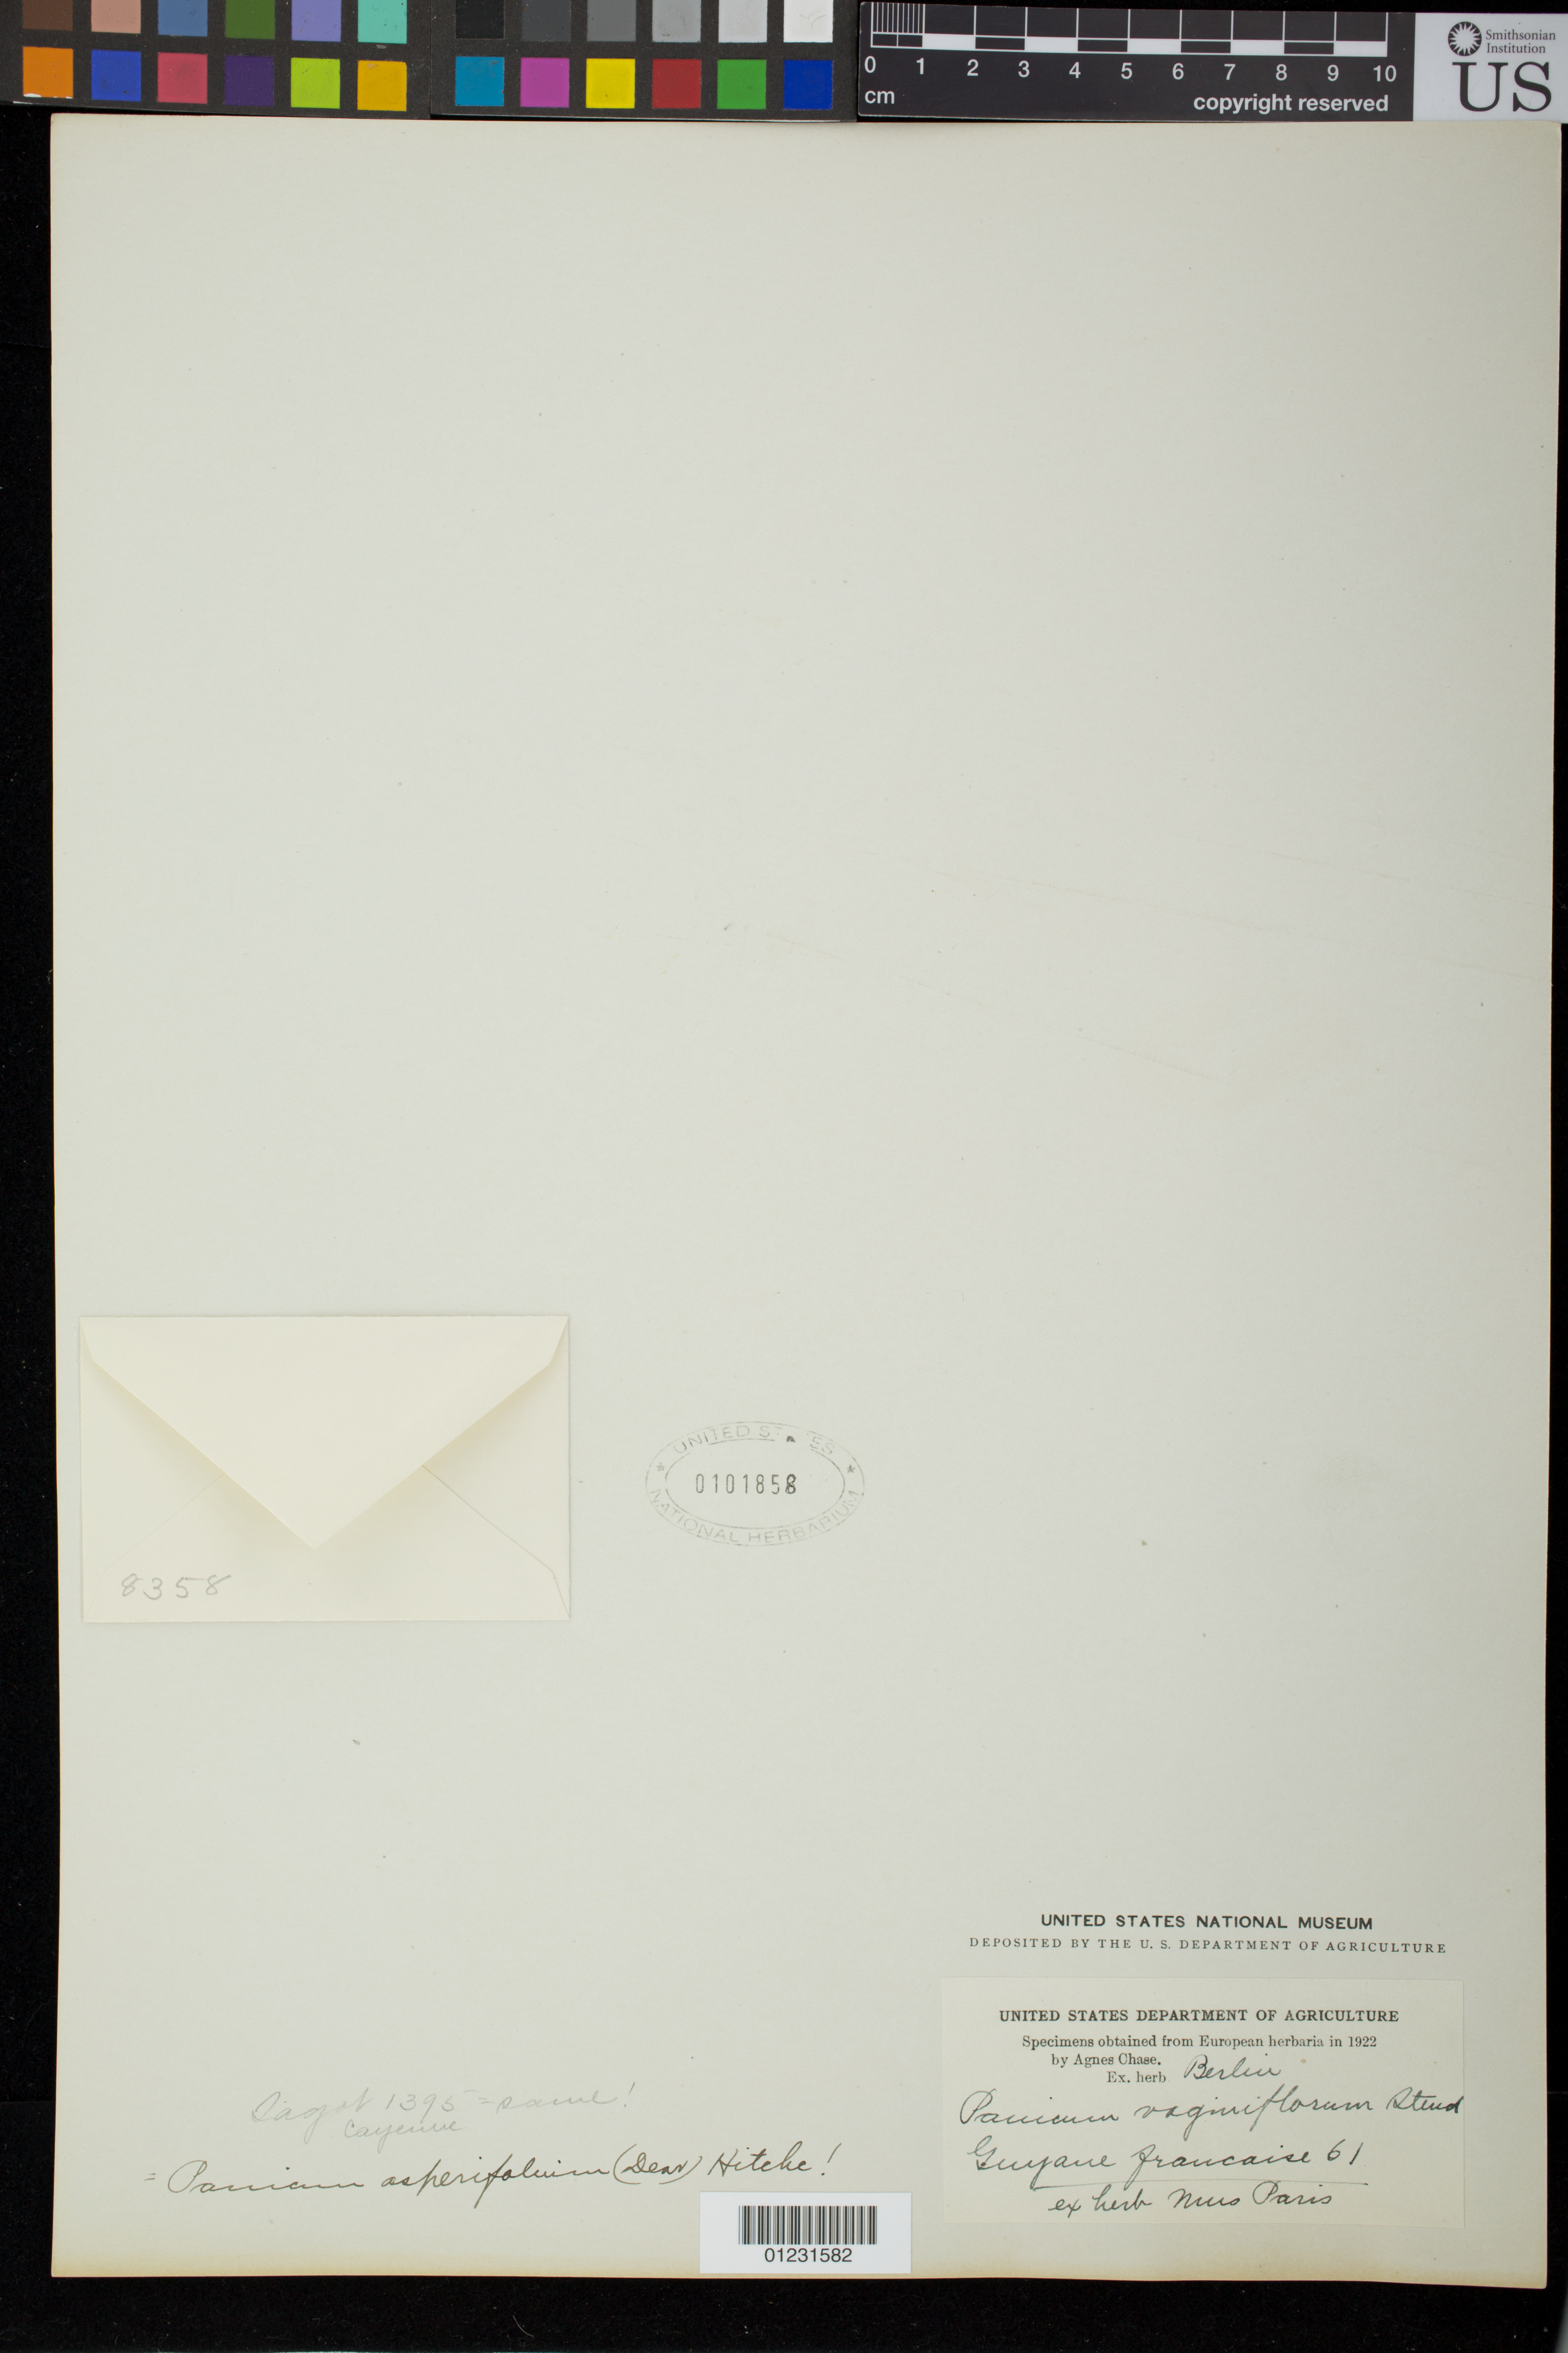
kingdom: Plantae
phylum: Tracheophyta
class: Liliopsida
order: Poales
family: Poaceae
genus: Panicum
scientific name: Panicum vaginaeflorum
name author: Steud.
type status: Type Collection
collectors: ex herb. Paris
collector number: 61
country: French Guiana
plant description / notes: Fragmentary material of type specimen ex herb. Berlin.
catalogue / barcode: US 101858